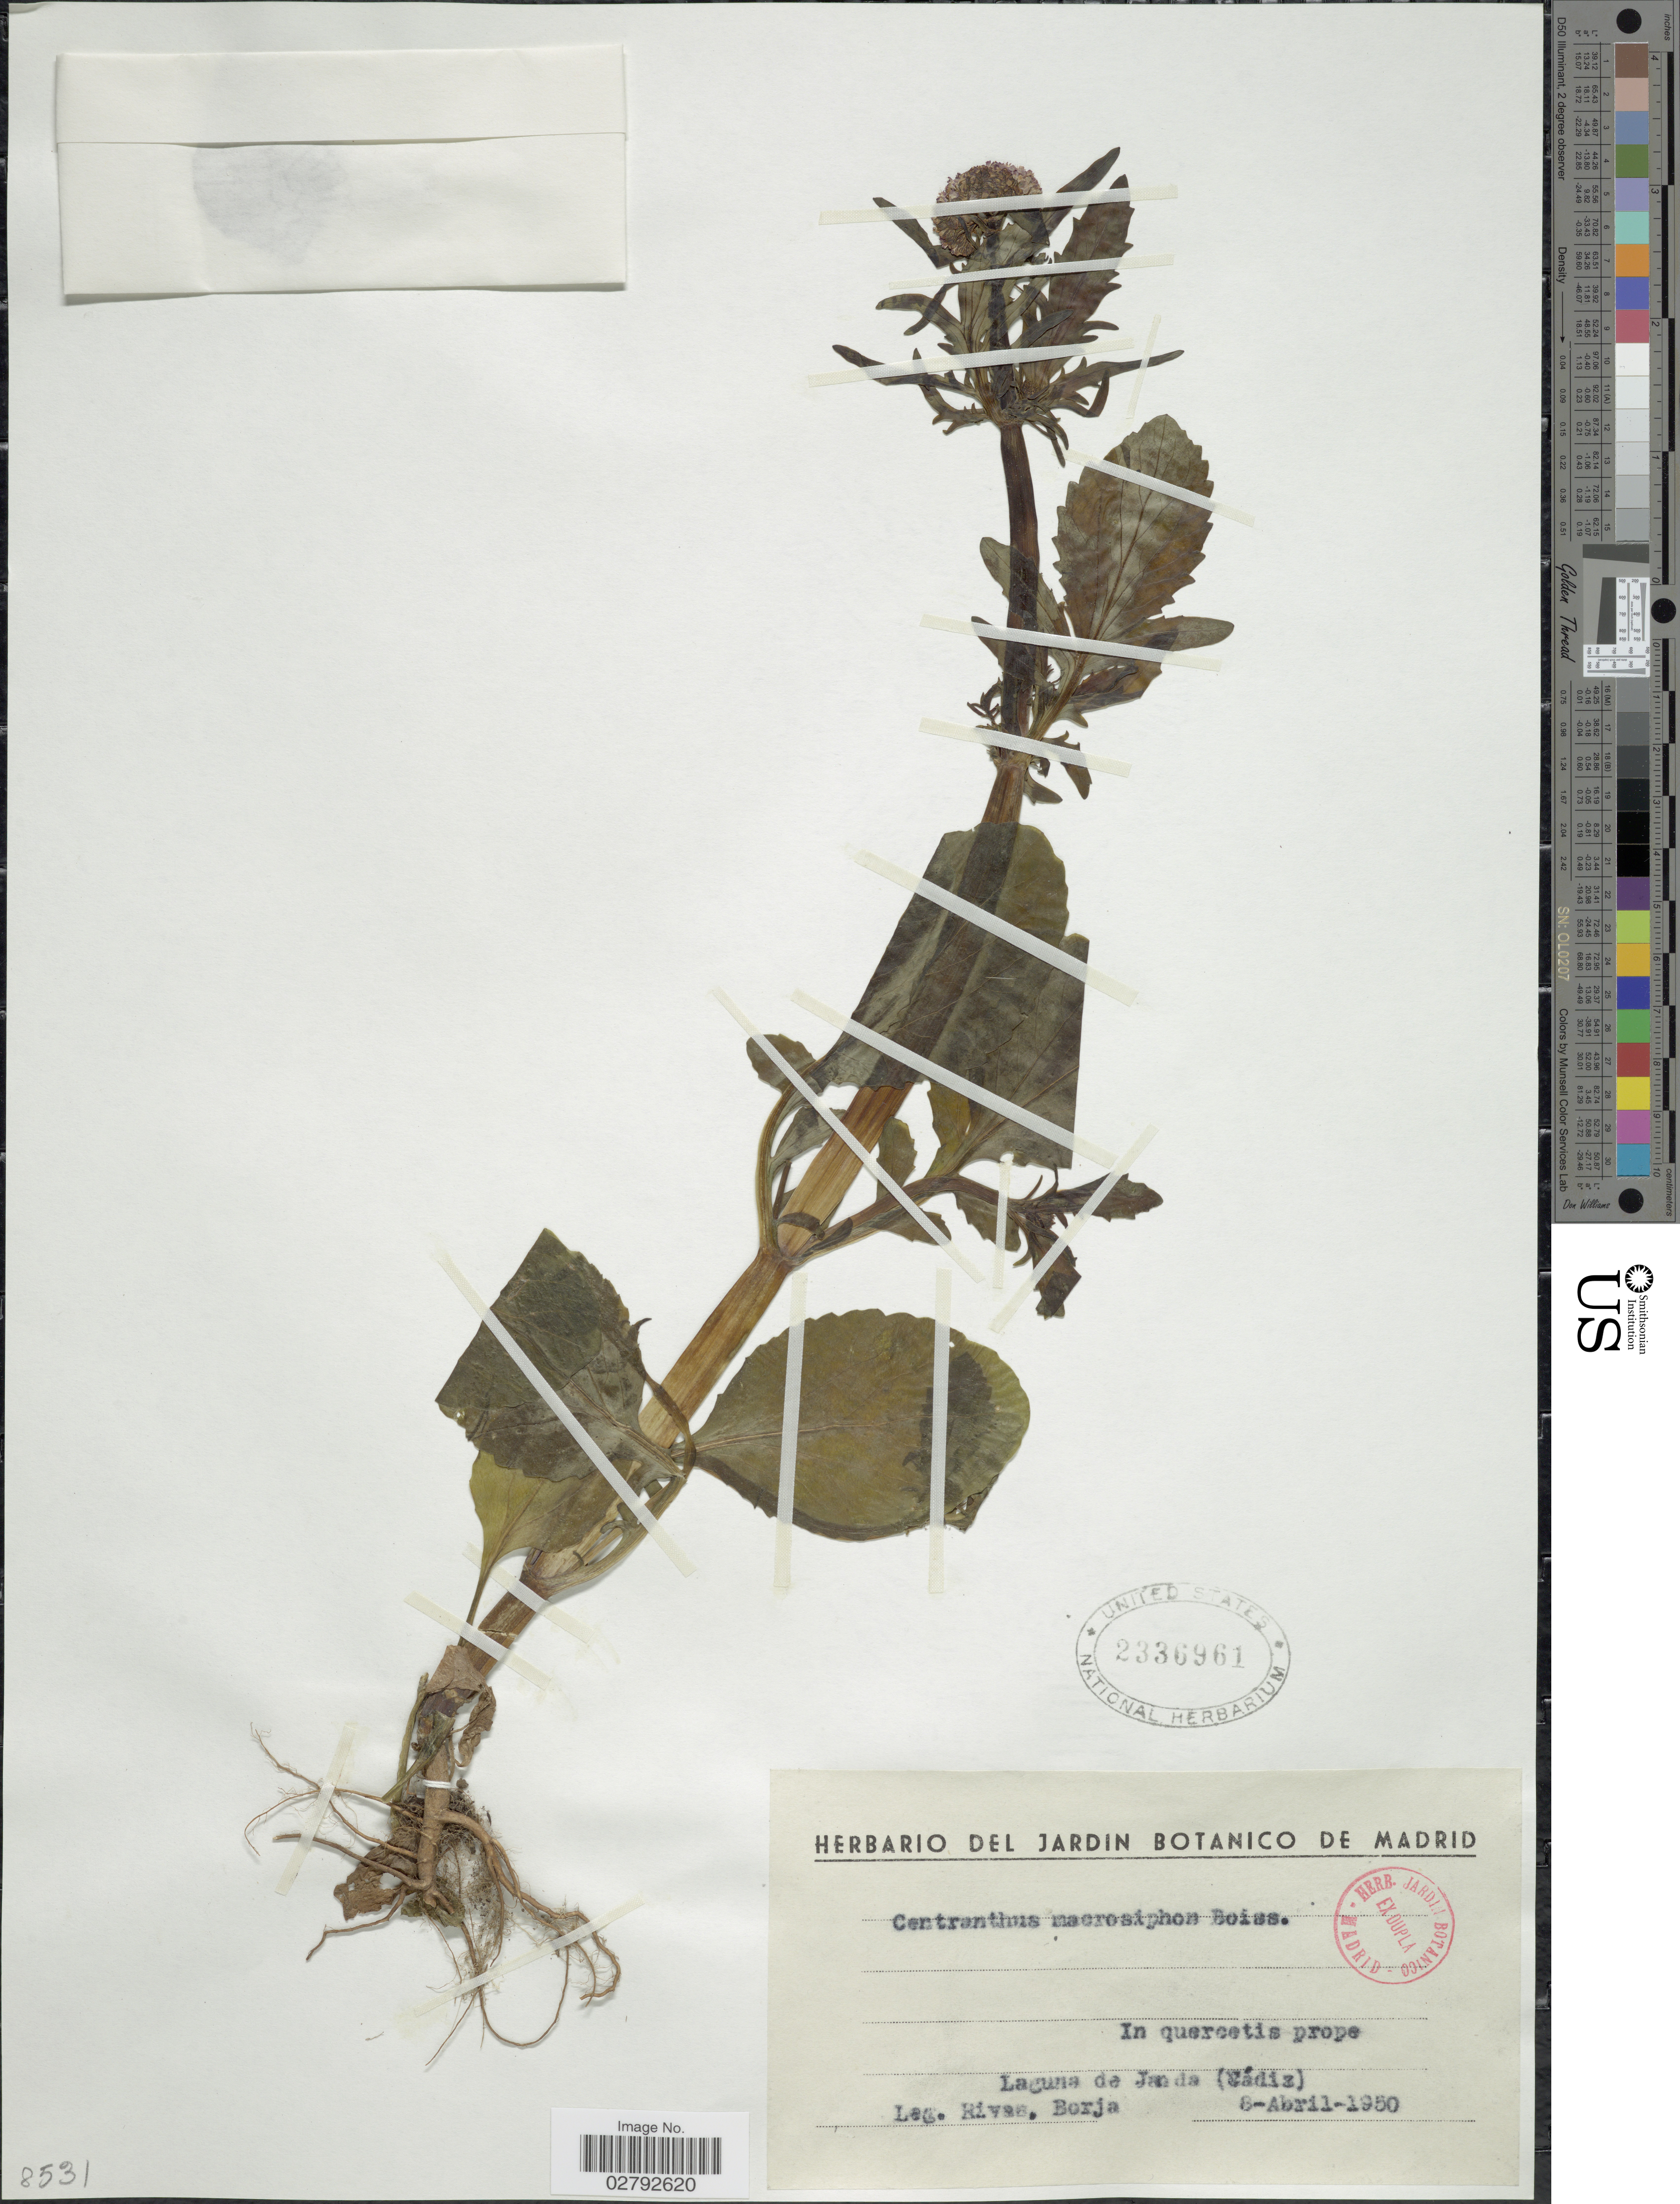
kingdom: Plantae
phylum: Tracheophyta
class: Magnoliopsida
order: Dipsacales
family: Caprifoliaceae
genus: Centranthus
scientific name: Centranthus macrosiphon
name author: Boiss.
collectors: Rivas & -. Borja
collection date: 1950-04-08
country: Spain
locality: In quercetis prope Laguna de Janda (Cádiz)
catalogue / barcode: US 2336961